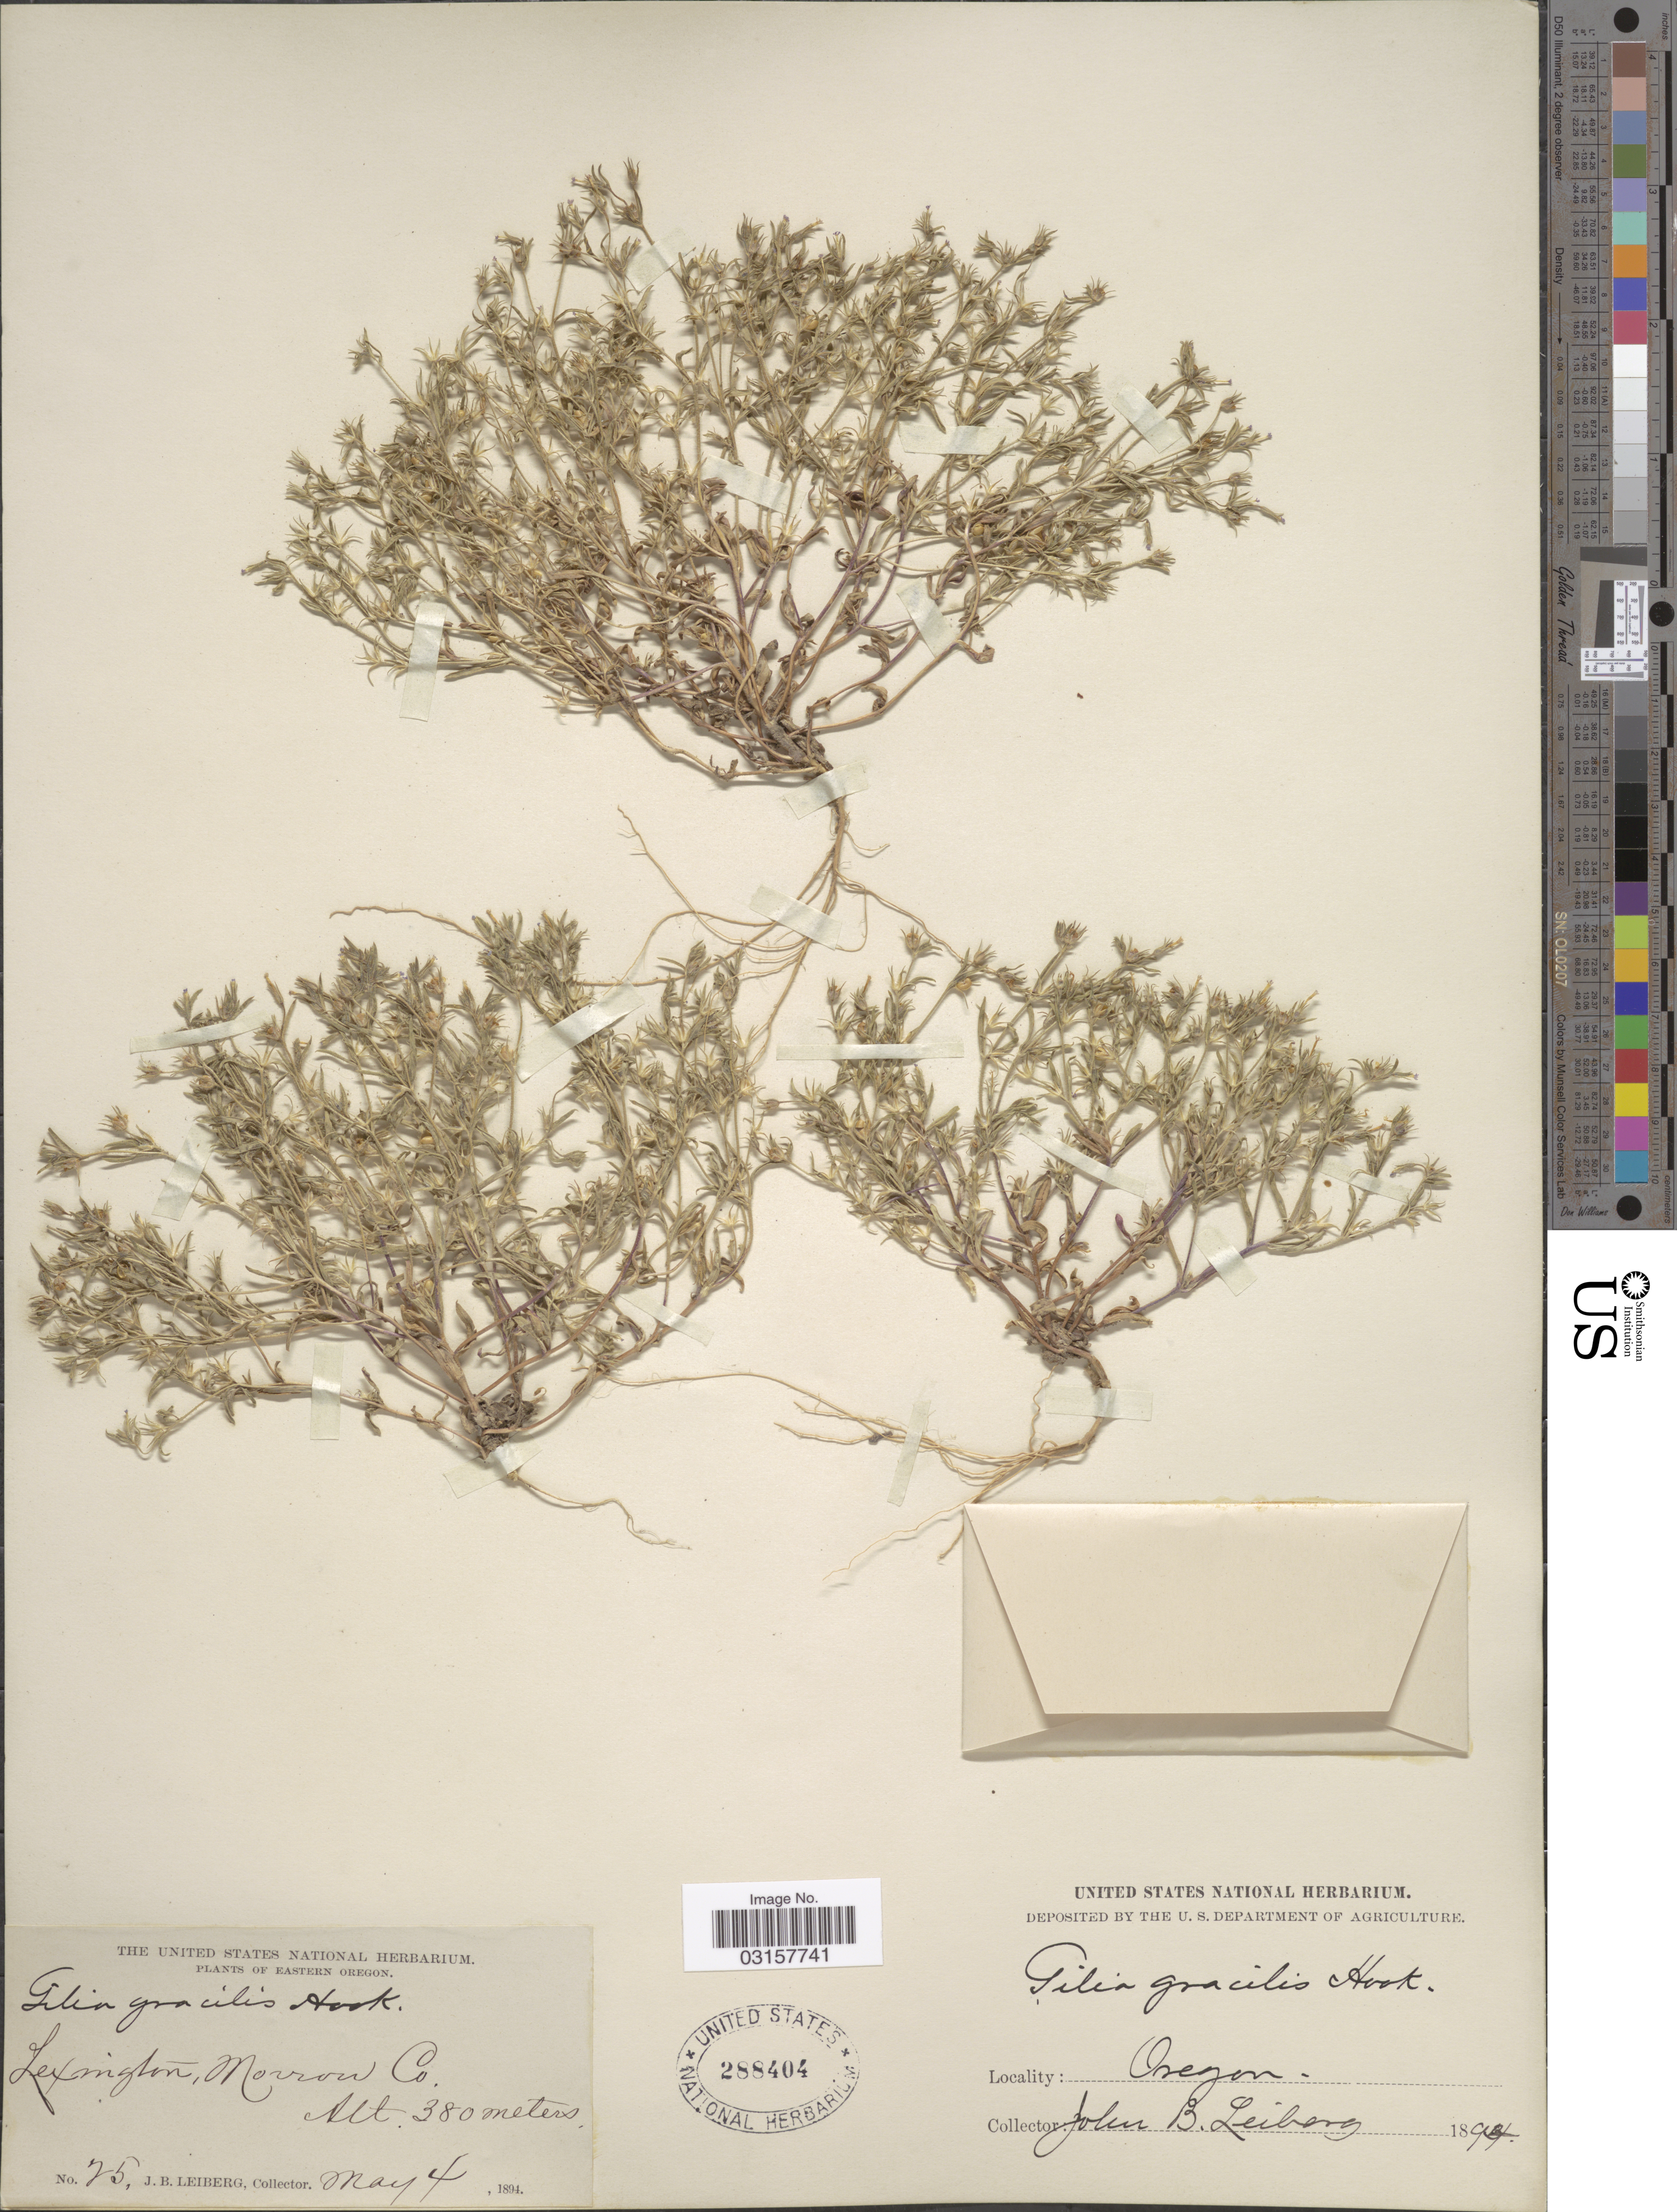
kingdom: Plantae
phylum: Tracheophyta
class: Magnoliopsida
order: Ericales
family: Polemoniaceae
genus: Microsteris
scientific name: Microsteris gracilis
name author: (Hook.) Greene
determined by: (US) Smithsonian Institution - National Museum of Natural History - Department of Botany (UNITED STATES)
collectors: J. B. Leiberg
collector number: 25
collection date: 1894-05-04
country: United States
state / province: Oregon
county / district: Morrow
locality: Eastern Oregon. Lexington, Morrow Co.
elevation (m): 380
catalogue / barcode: US 288404